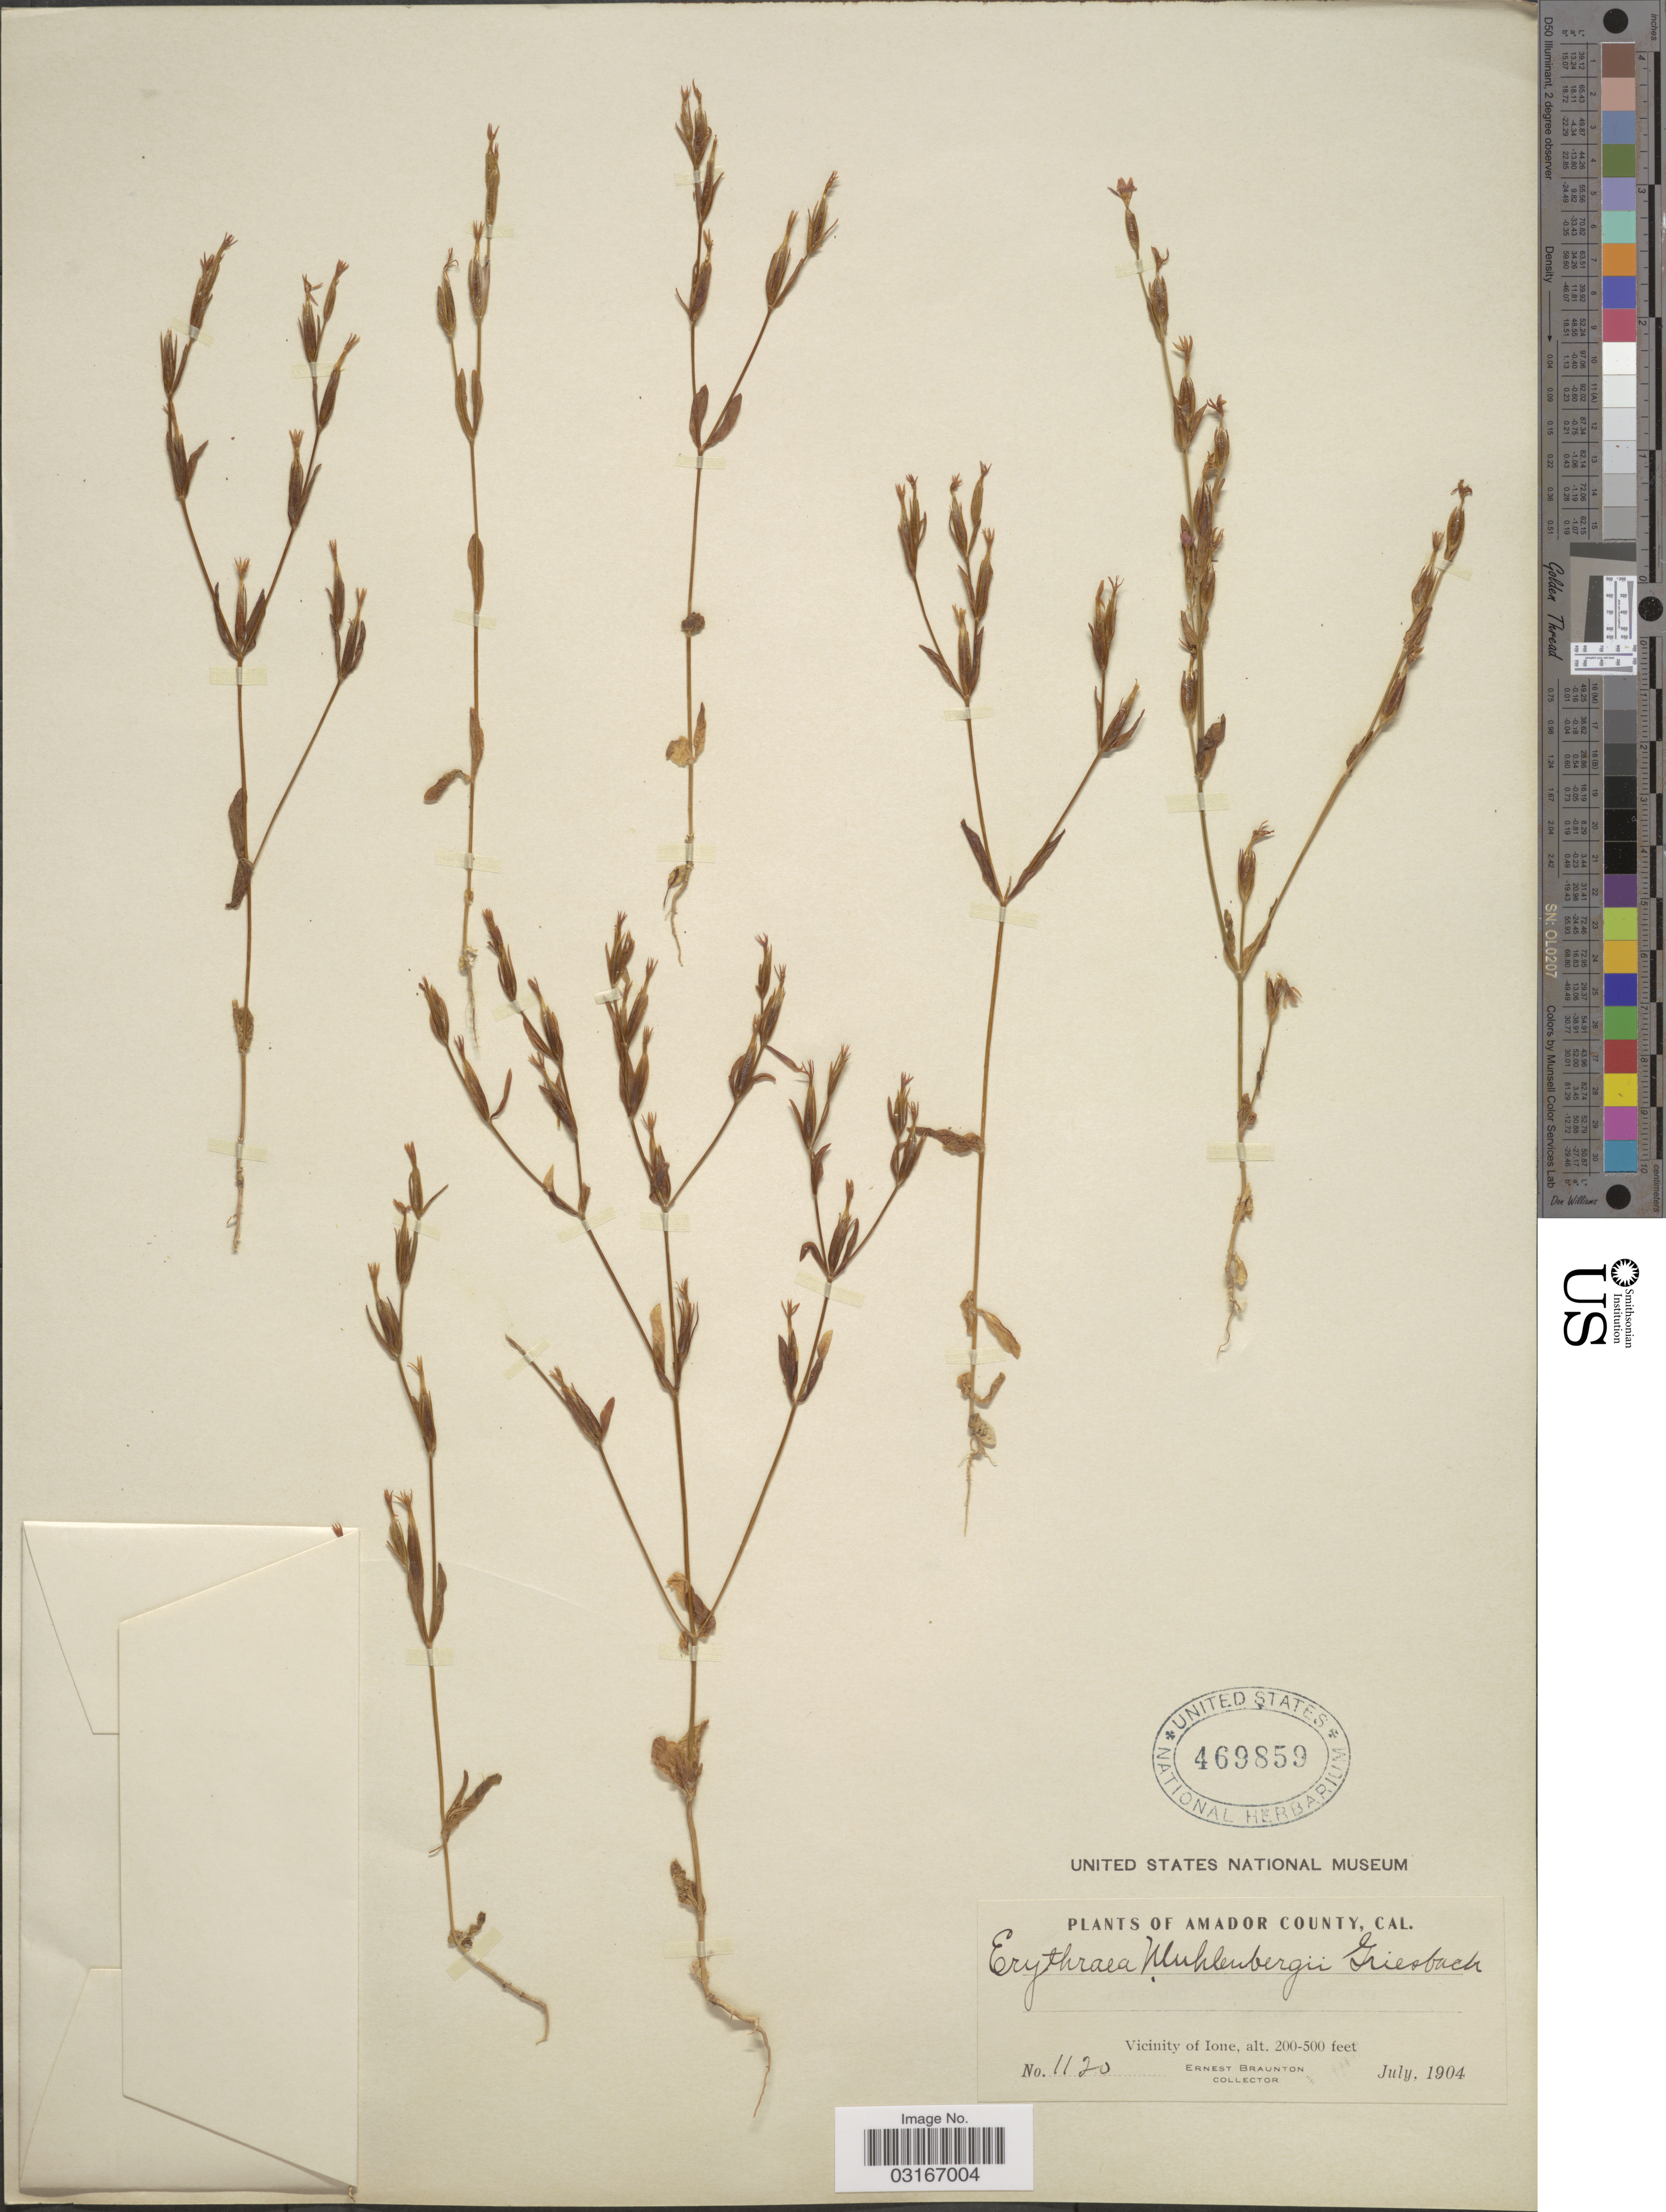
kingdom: Plantae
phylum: Tracheophyta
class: Magnoliopsida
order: Gentianales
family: Gentianaceae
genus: Centaurium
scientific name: Centaurium muehlenbergii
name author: (Griseb.) W. Wight ex Piper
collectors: E. Braunton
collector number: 1120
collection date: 1904-07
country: United States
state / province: California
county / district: Amador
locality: Amador County, Vicinity of Ione.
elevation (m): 61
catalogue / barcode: US 469859